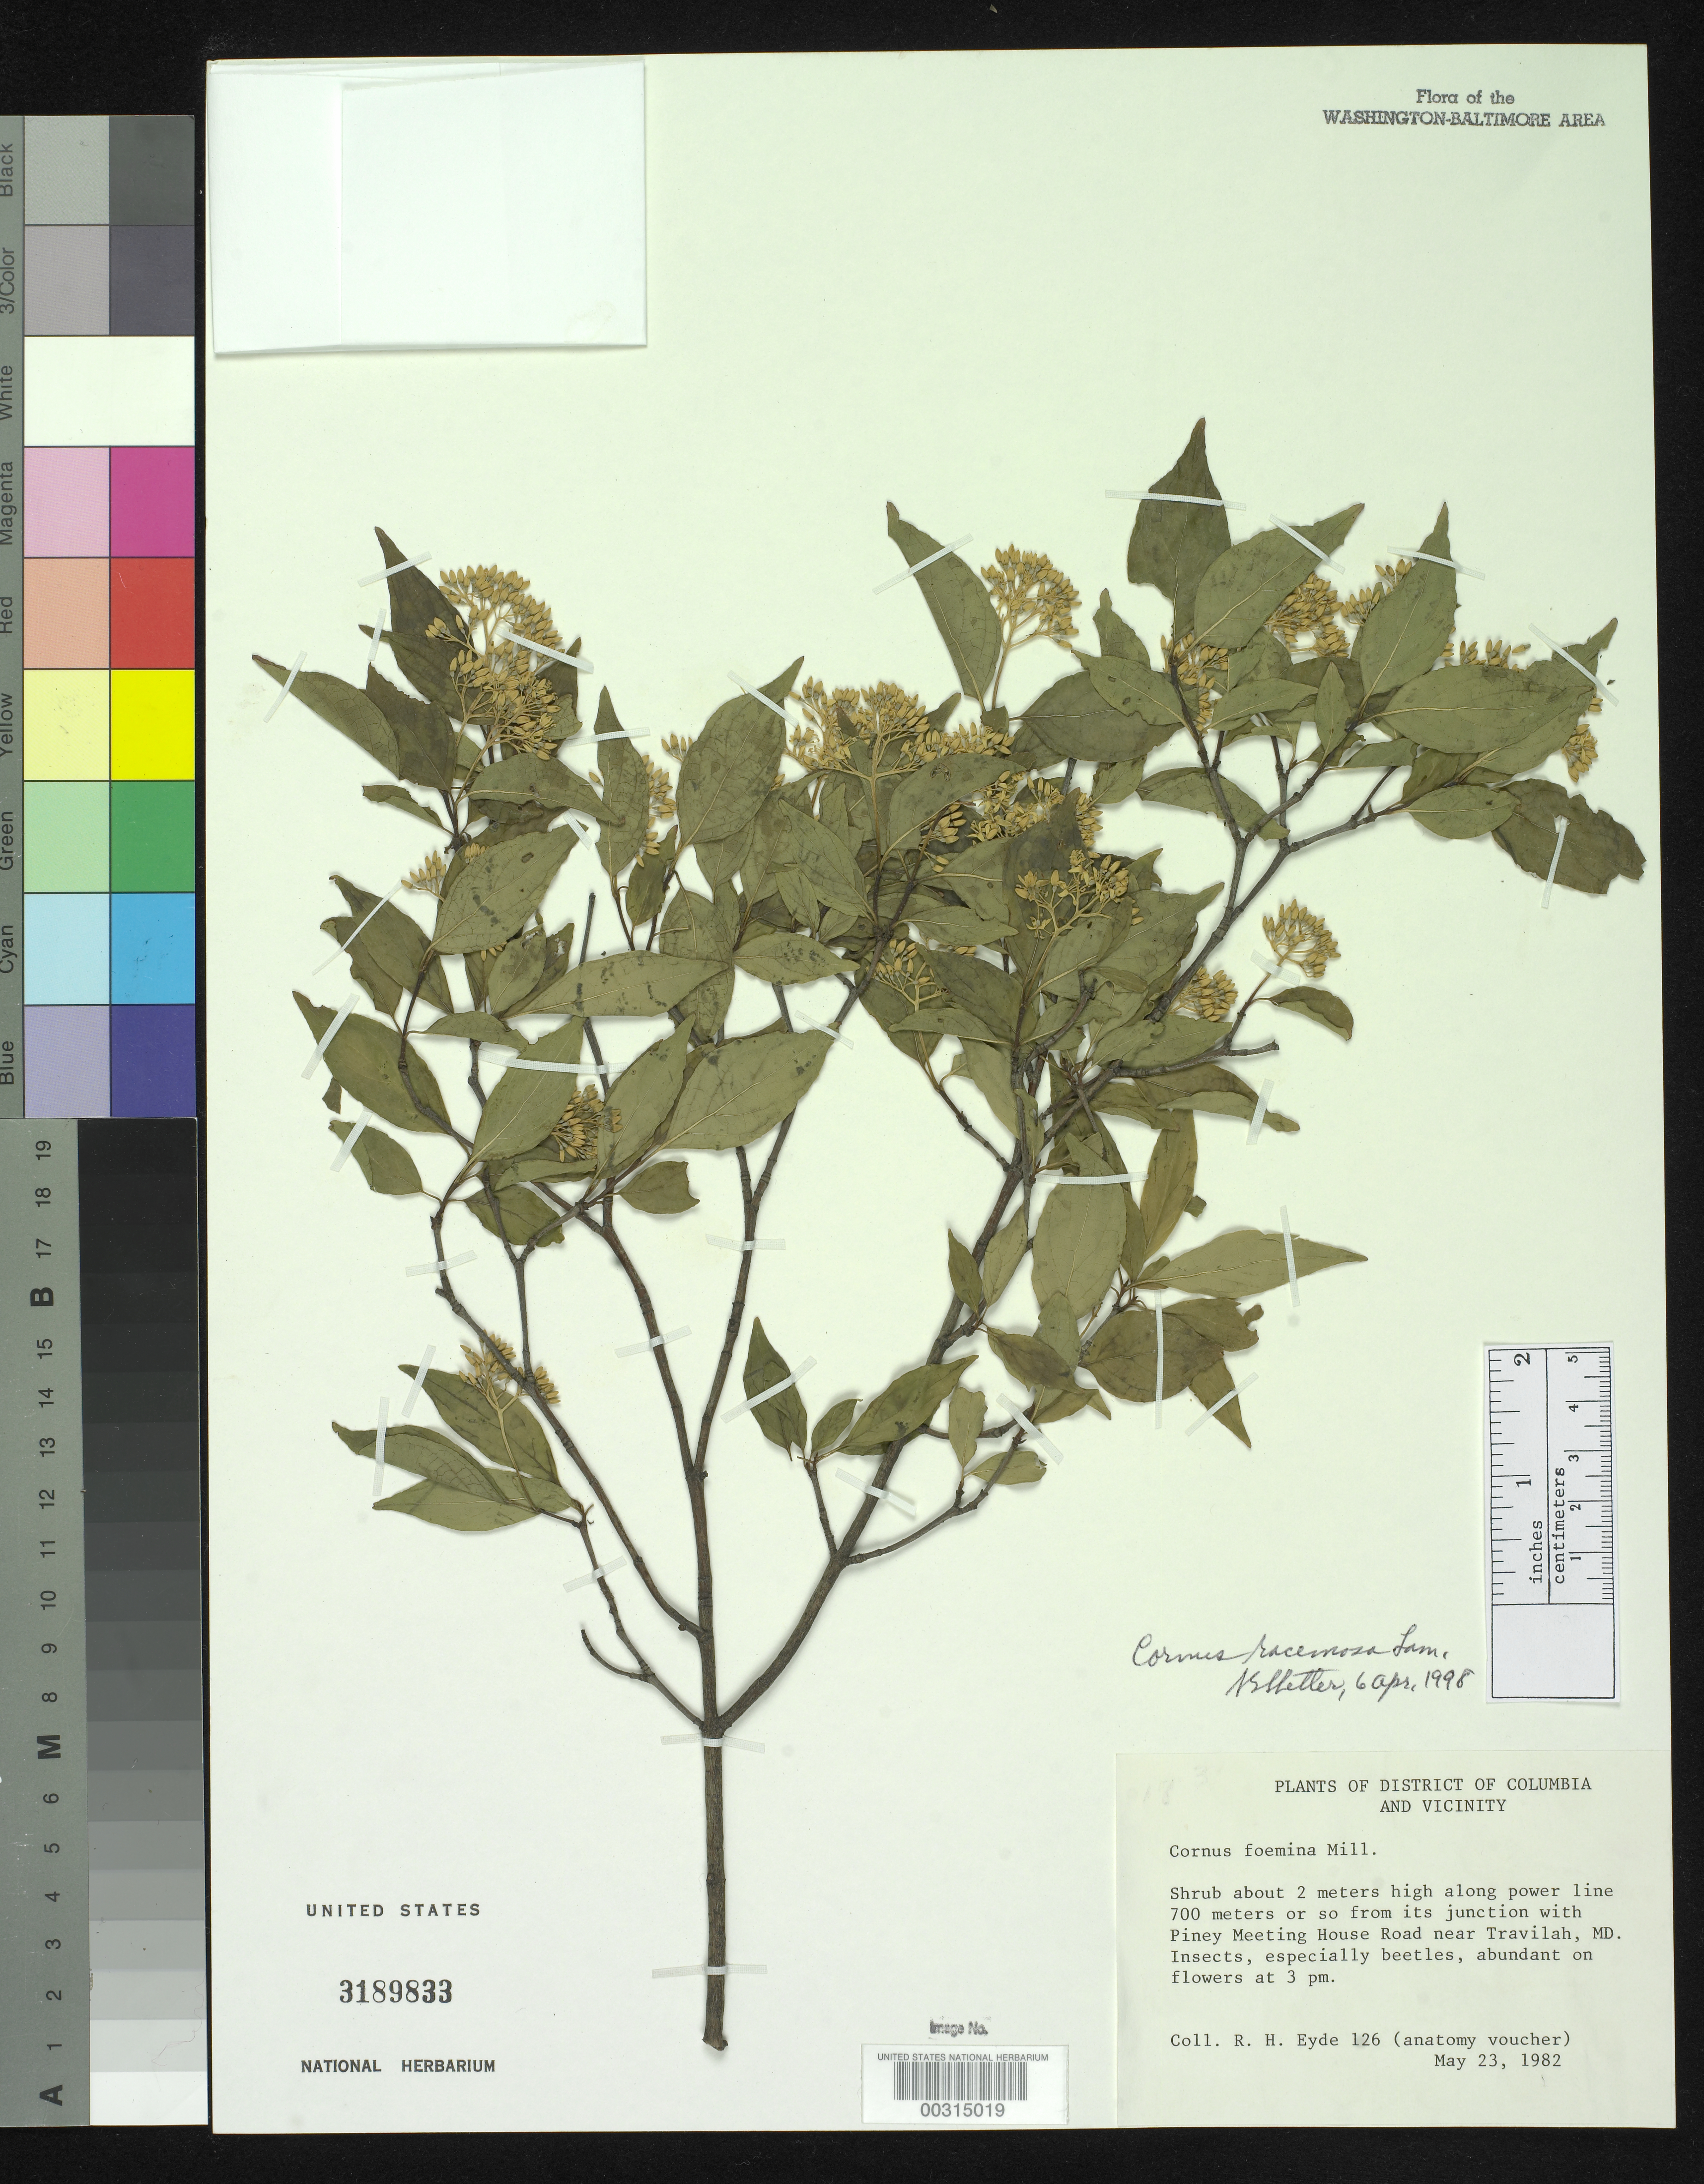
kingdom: Plantae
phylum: Tracheophyta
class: Magnoliopsida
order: Cornales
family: Cornaceae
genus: Cornus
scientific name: Cornus racemosa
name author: Lam.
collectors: R. H. Eyde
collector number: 126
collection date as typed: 23 May 1982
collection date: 1982-05-23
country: United States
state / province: Maryland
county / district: Montgomery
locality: Piney Meeting House Road near Travilah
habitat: Along power line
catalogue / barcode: US 3189833